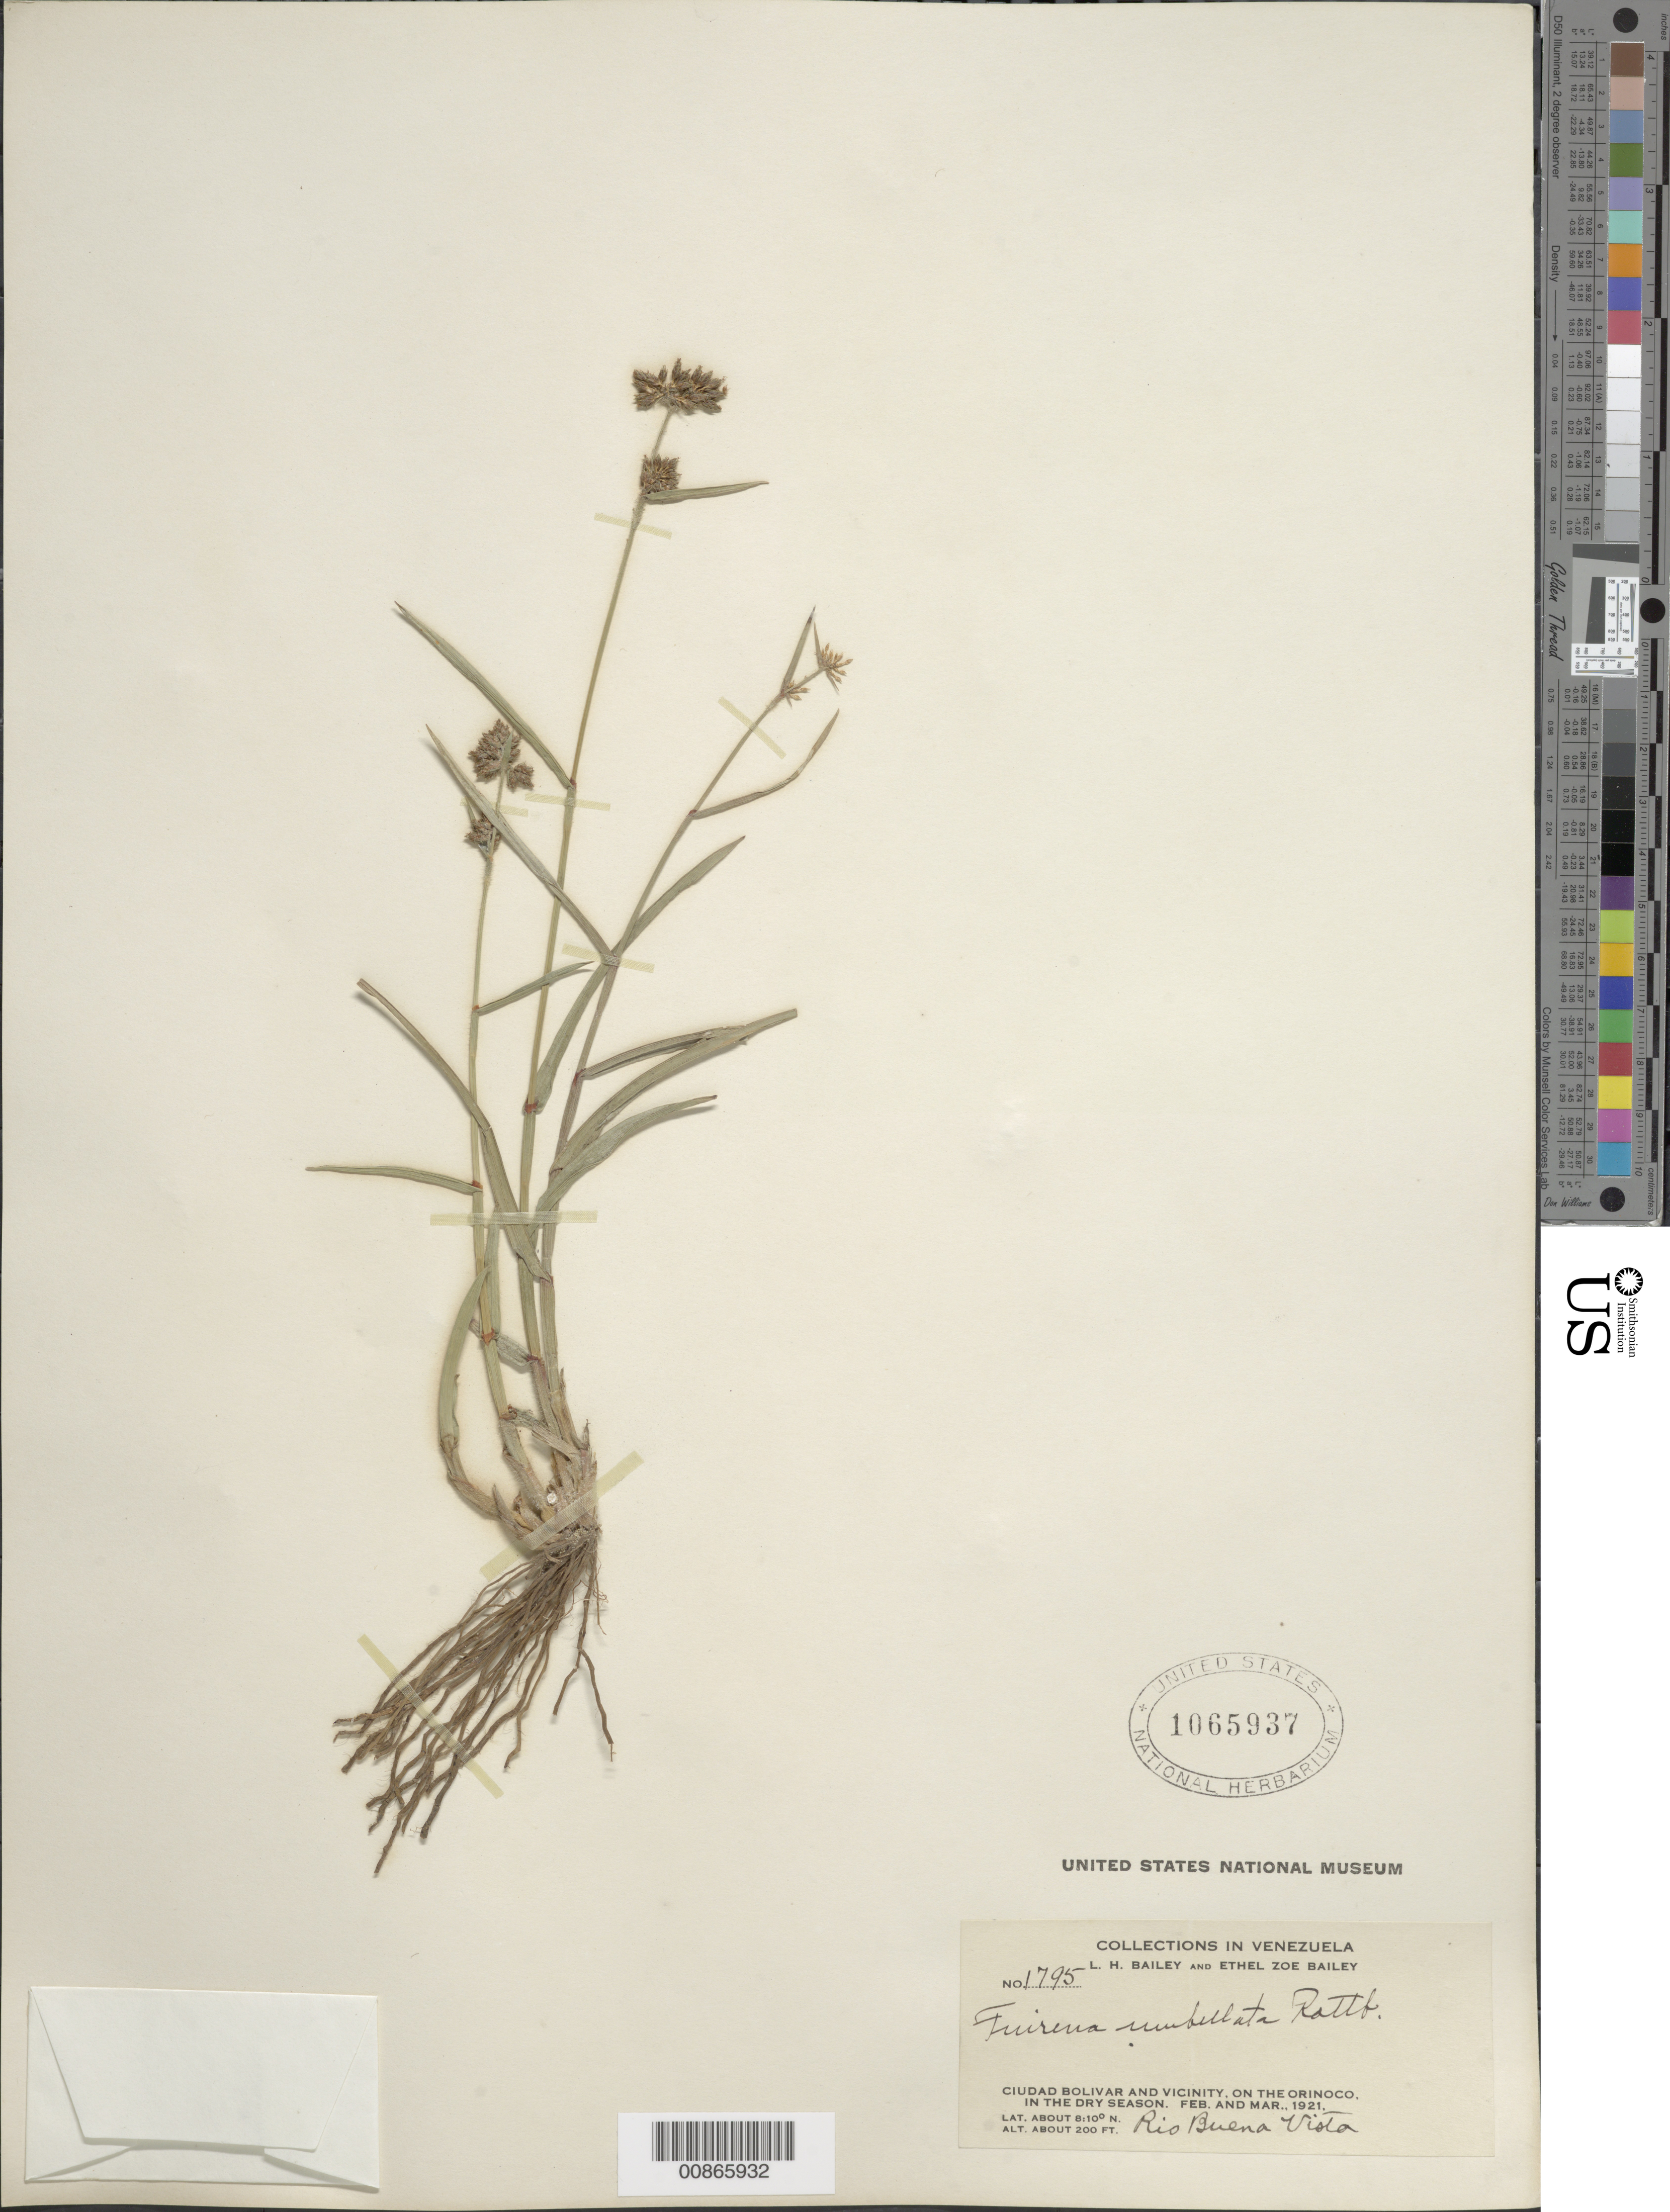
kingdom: Plantae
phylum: Tracheophyta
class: Liliopsida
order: Poales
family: Cyperaceae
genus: Fuirena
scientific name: Fuirena umbellata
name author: Rottb.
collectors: L. H. Bailey & E. Z. Bailey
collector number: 1795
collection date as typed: Feb-21 to Mar-21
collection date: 1921-02/1921-03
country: Venezuela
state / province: Bolívar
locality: Ciudad Bolívar and vicinity, Orinoco R.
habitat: Dry season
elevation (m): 61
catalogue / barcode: US 1065937